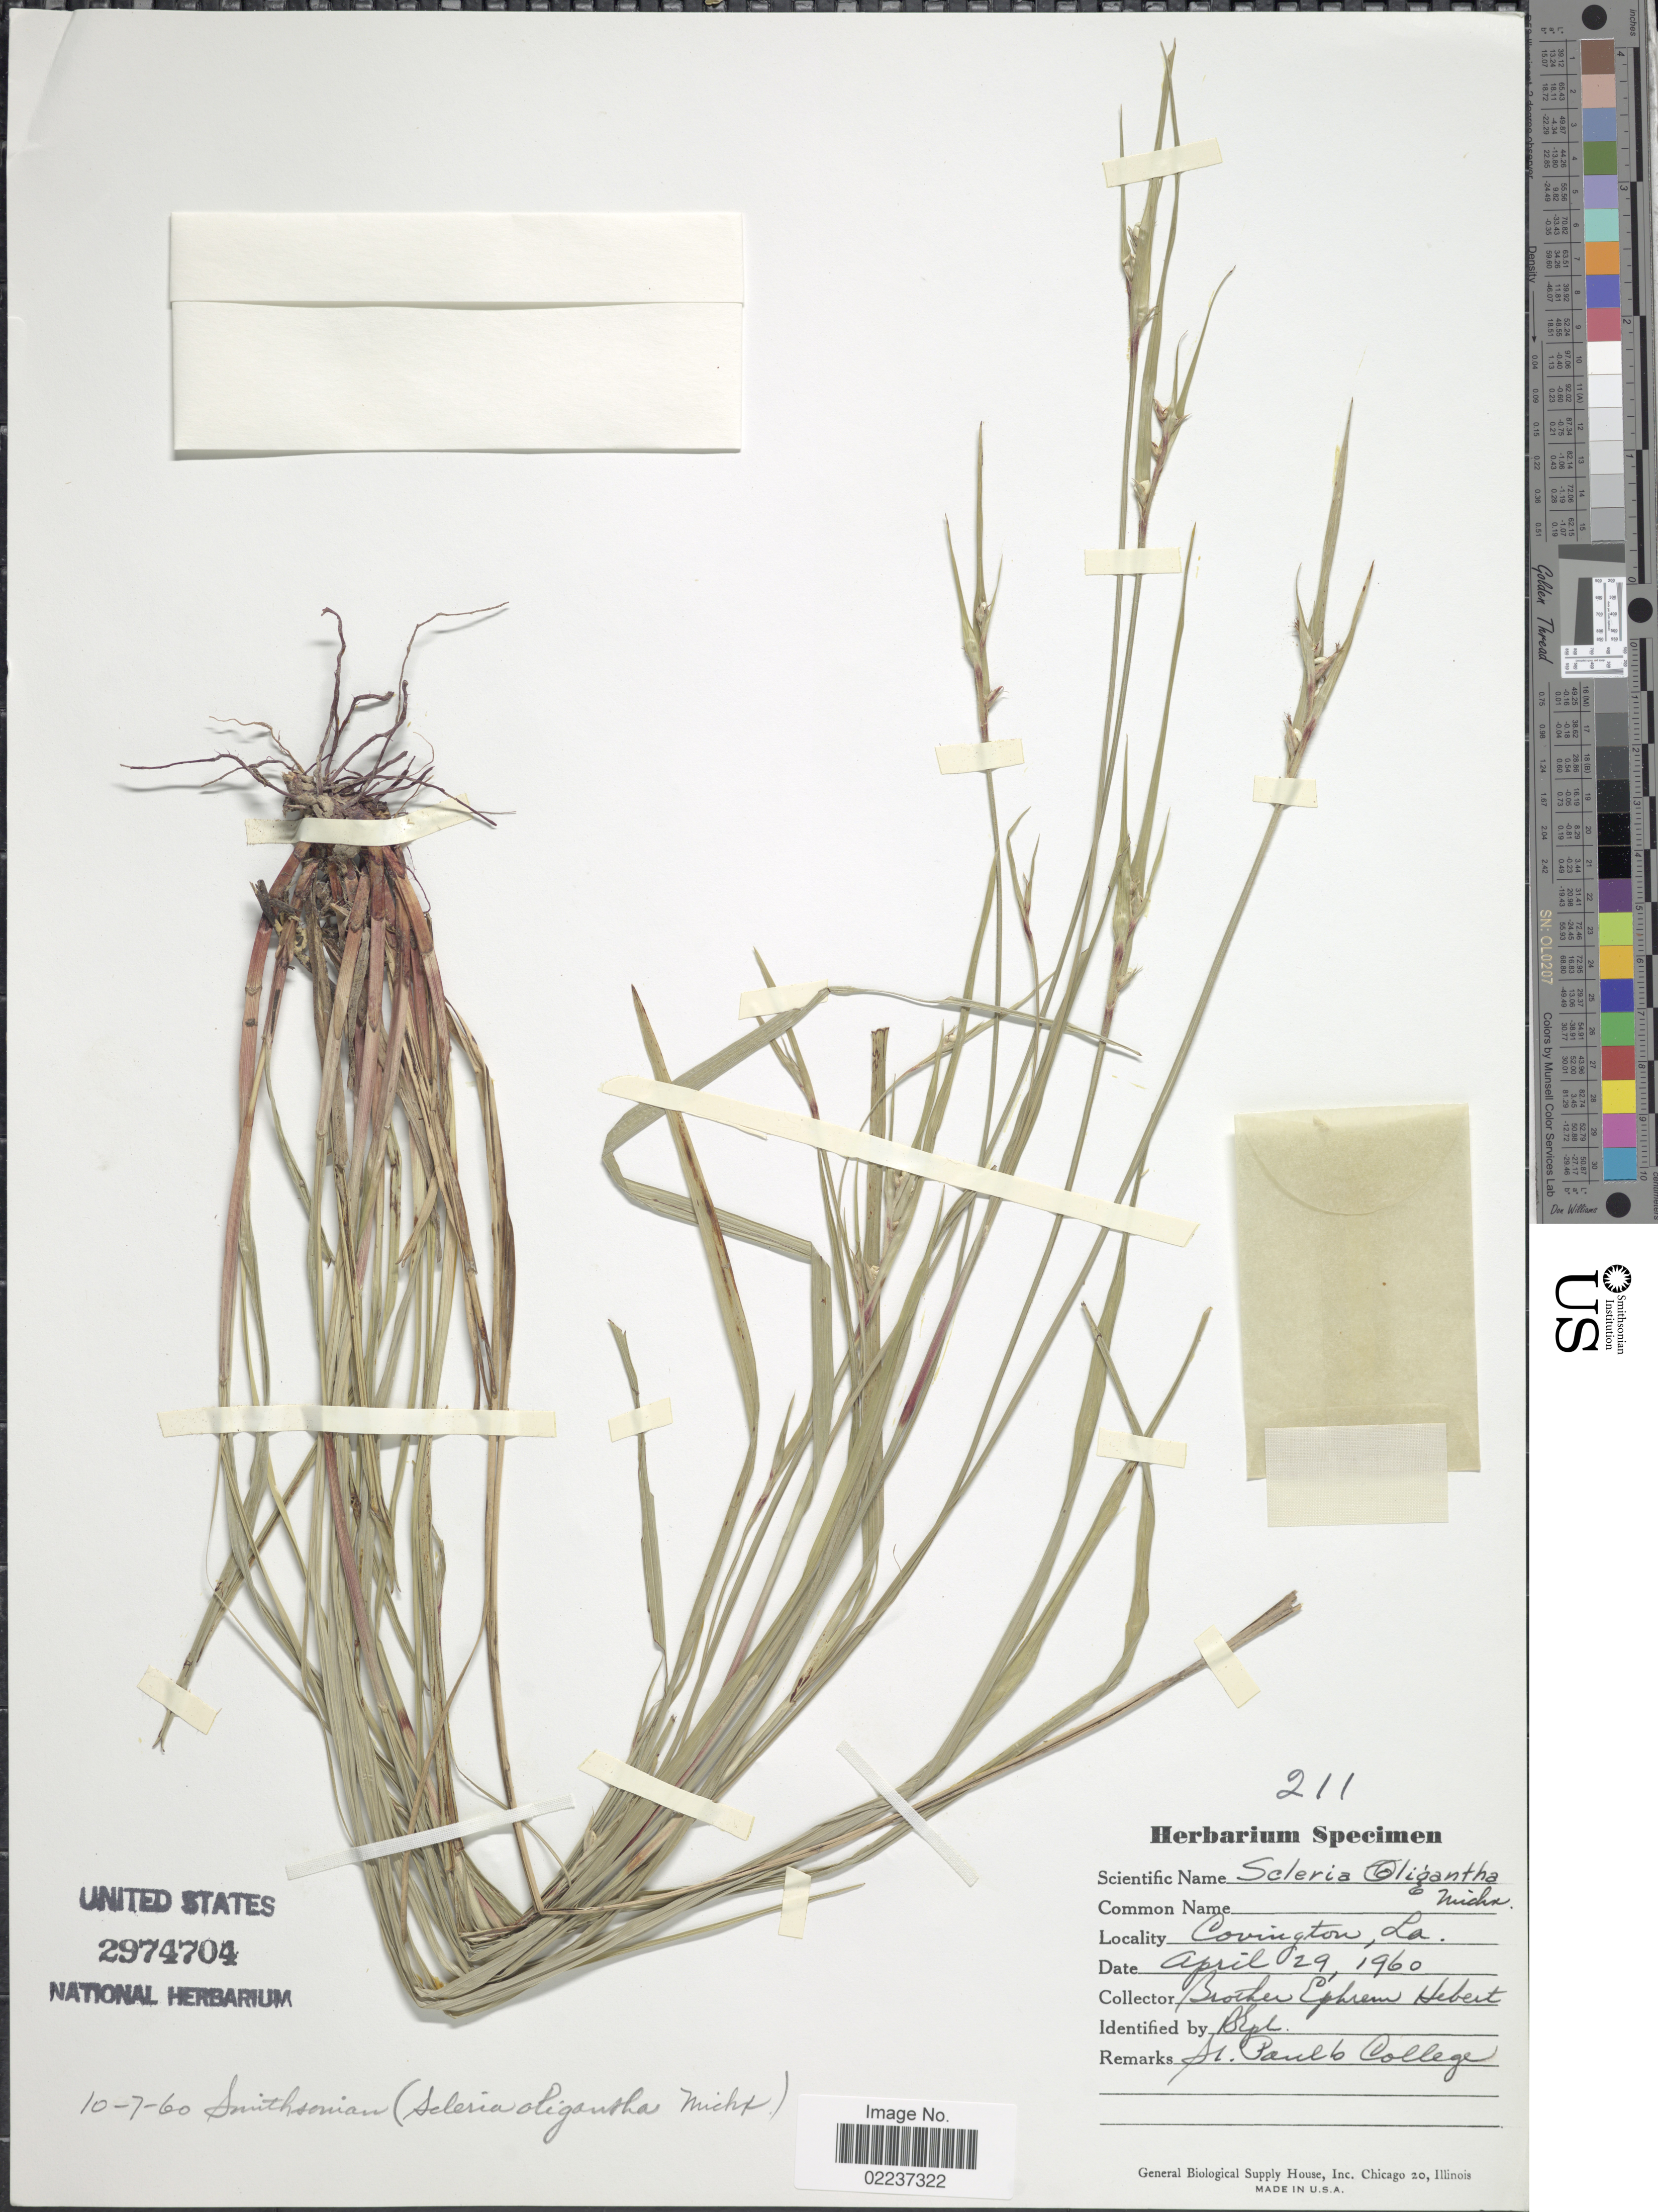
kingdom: Plantae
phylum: Tracheophyta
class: Liliopsida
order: Poales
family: Cyperaceae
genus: Scleria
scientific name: Scleria oligantha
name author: Michx.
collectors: E. Hebert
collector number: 211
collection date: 1960-04-29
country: United States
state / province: Louisiana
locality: Covington, La.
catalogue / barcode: US 2974704